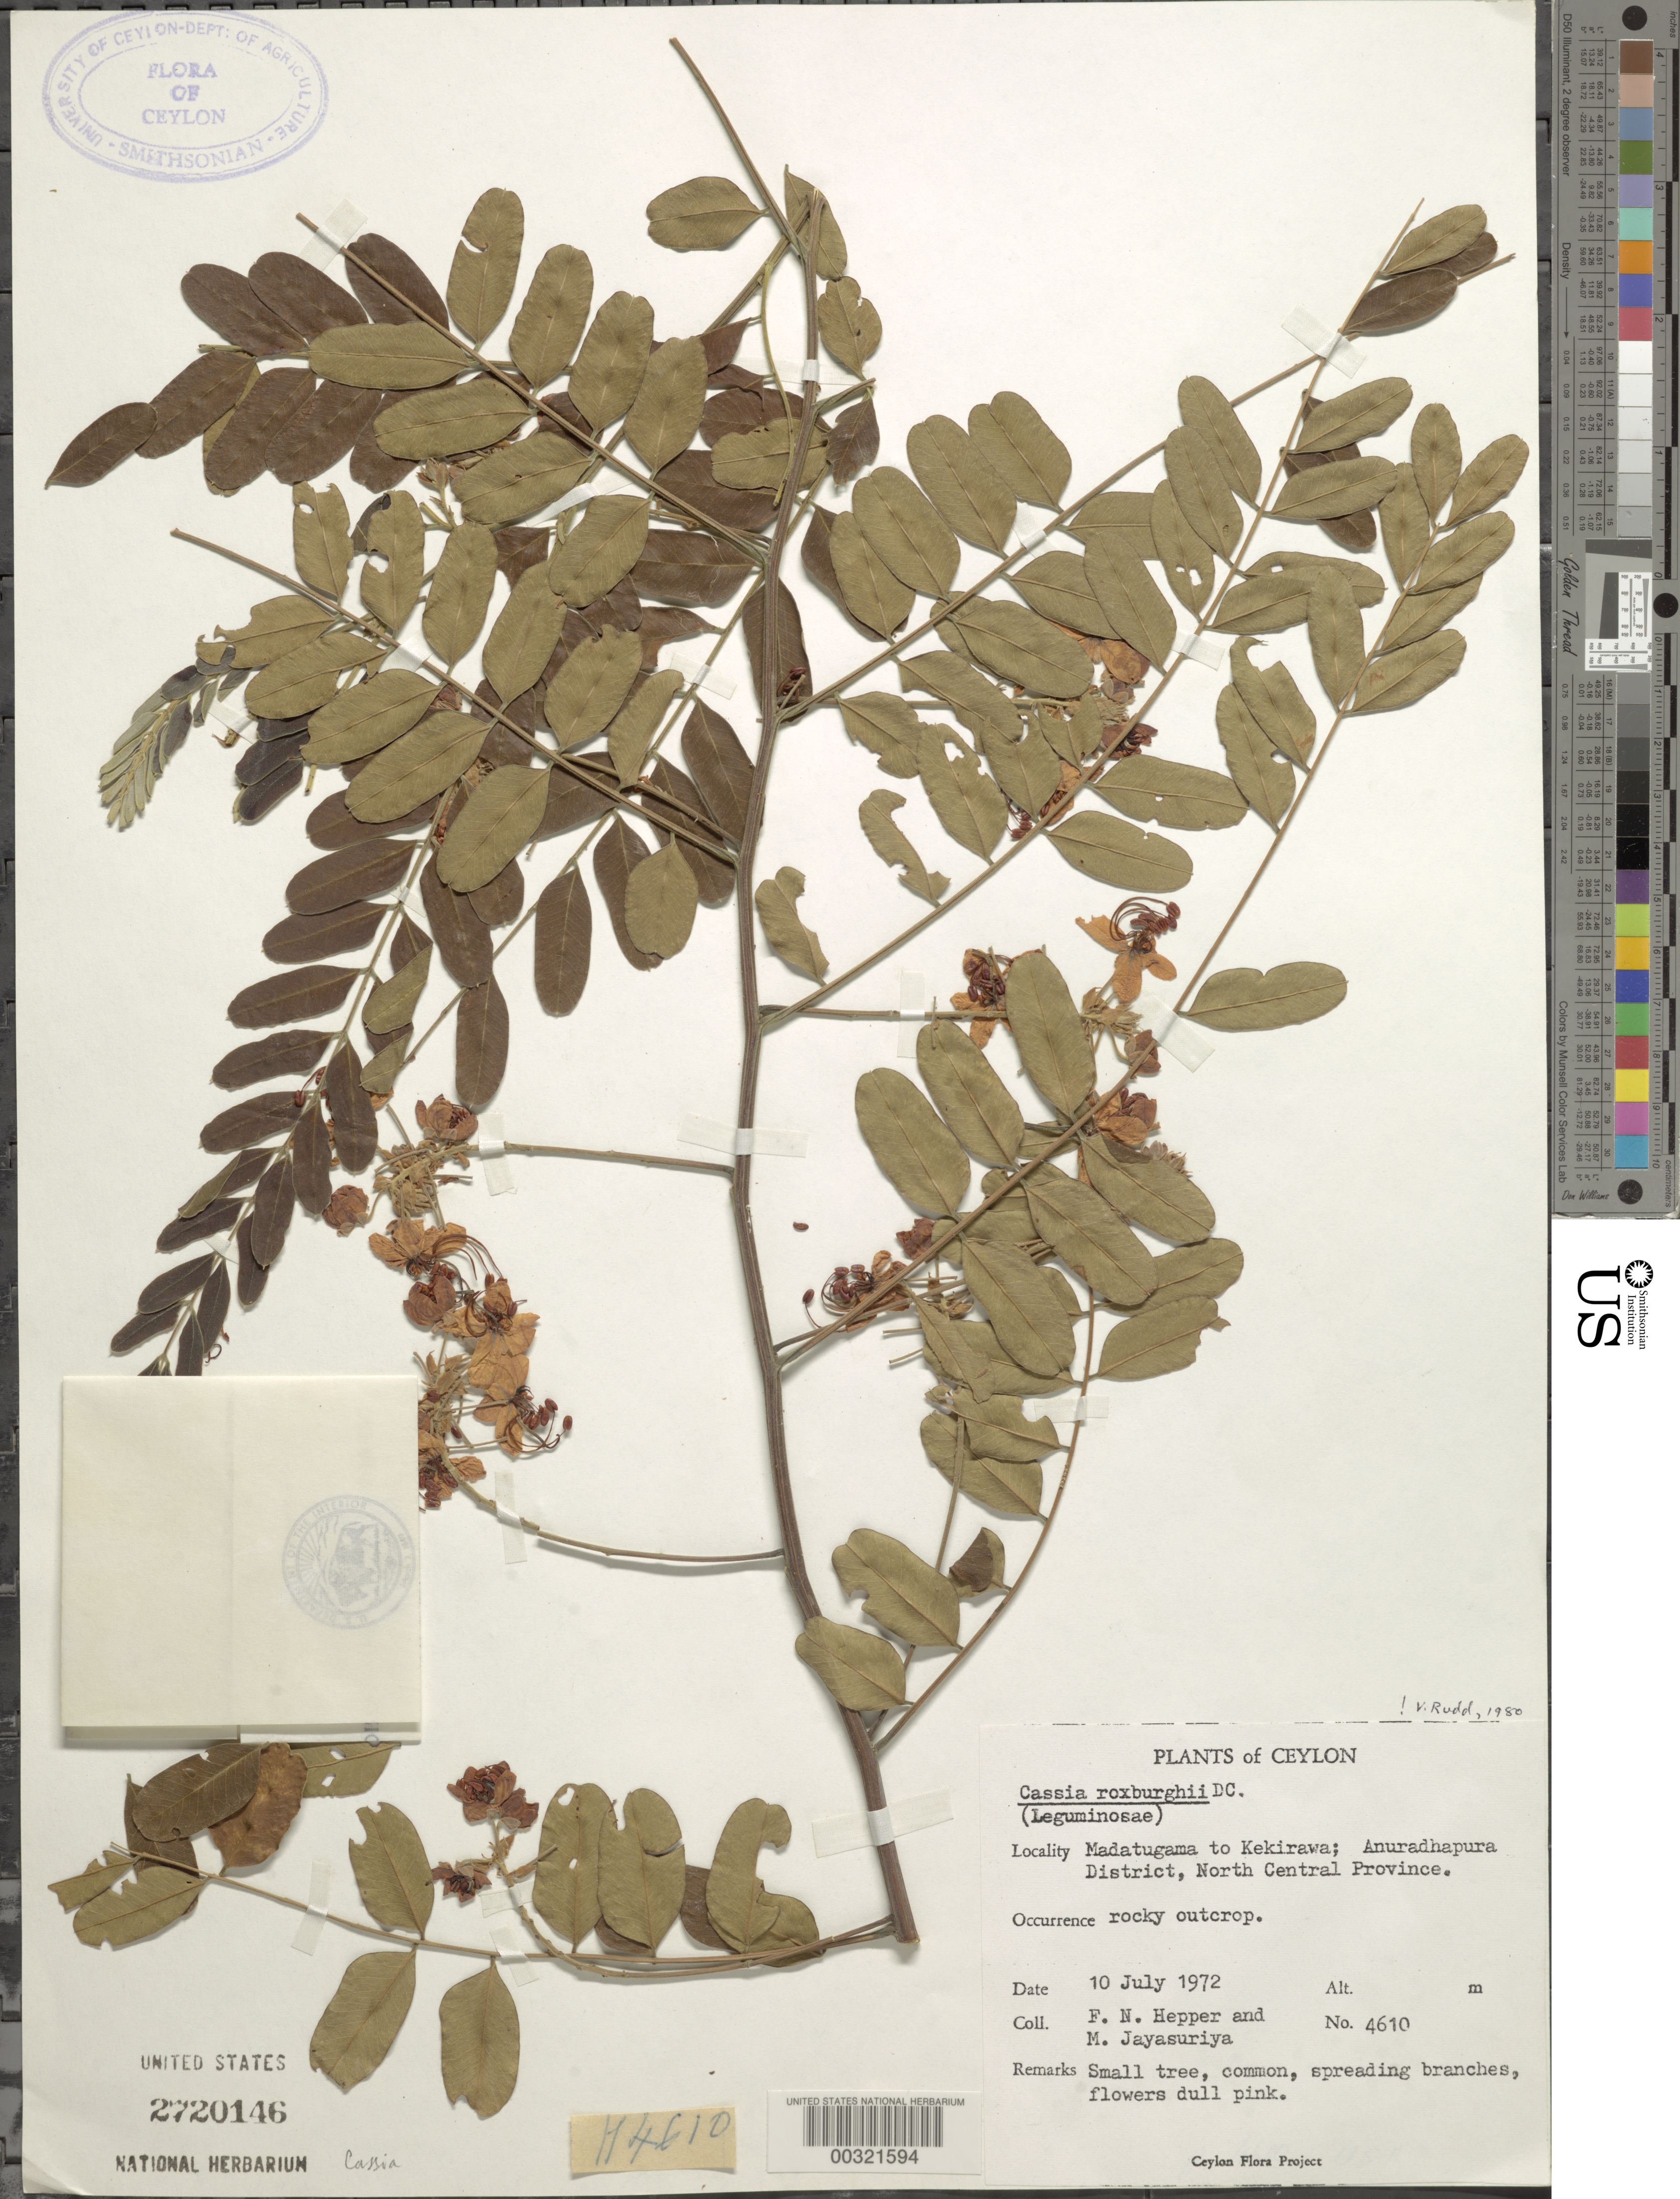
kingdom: Plantae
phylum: Tracheophyta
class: Magnoliopsida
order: Fabales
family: Fabaceae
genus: Cassia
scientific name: Cassia roxburghii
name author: Steud.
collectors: F. Hepper & A. H. Jayasuriya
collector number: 4610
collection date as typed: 10 Jul 1972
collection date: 1972-07-10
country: Sri Lanka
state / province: North Central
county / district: Anuradhapura Dist.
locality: Madatugama to kekirawa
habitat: Rocky outcrop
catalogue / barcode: US 2720146